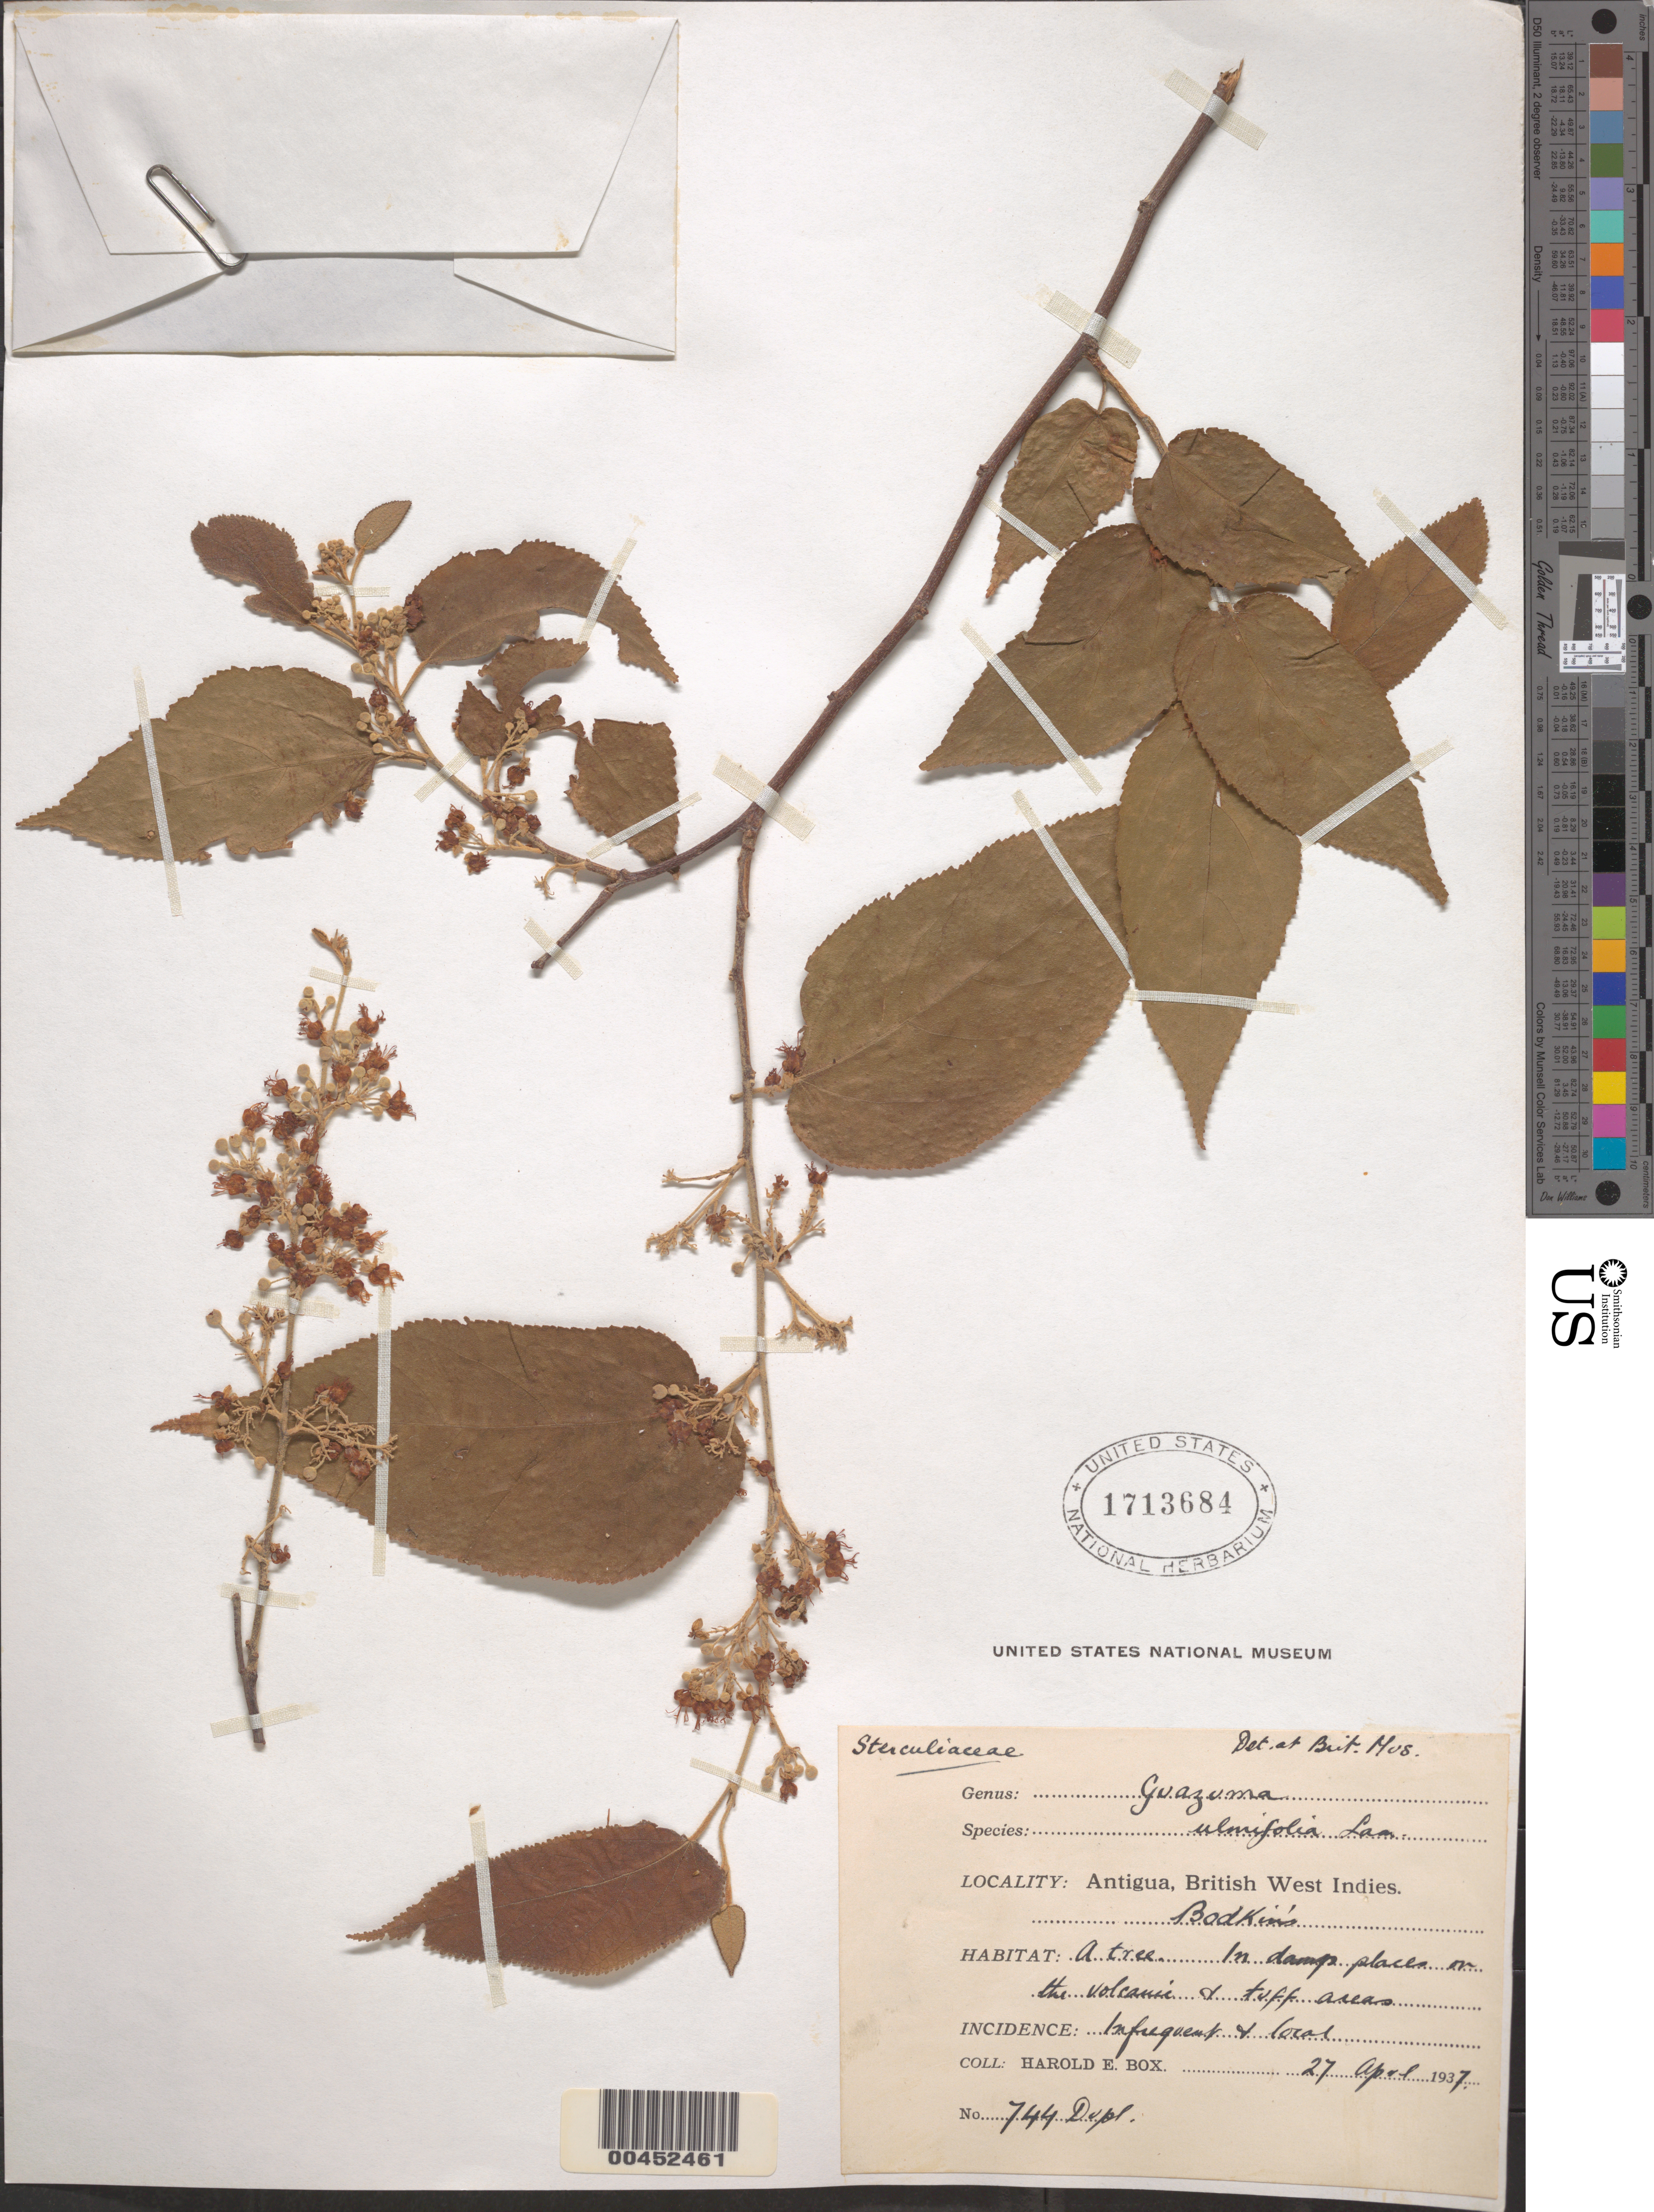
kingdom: Plantae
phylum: Tracheophyta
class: Magnoliopsida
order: Malvales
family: Malvaceae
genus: Guazuma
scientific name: Guazuma ulmifolia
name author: Lam.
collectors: H. E. Box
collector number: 744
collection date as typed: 27 Apr 1937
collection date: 1937-04-27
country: Antigua and Barbuda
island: Antigua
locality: Bodkin's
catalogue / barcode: US 1713684